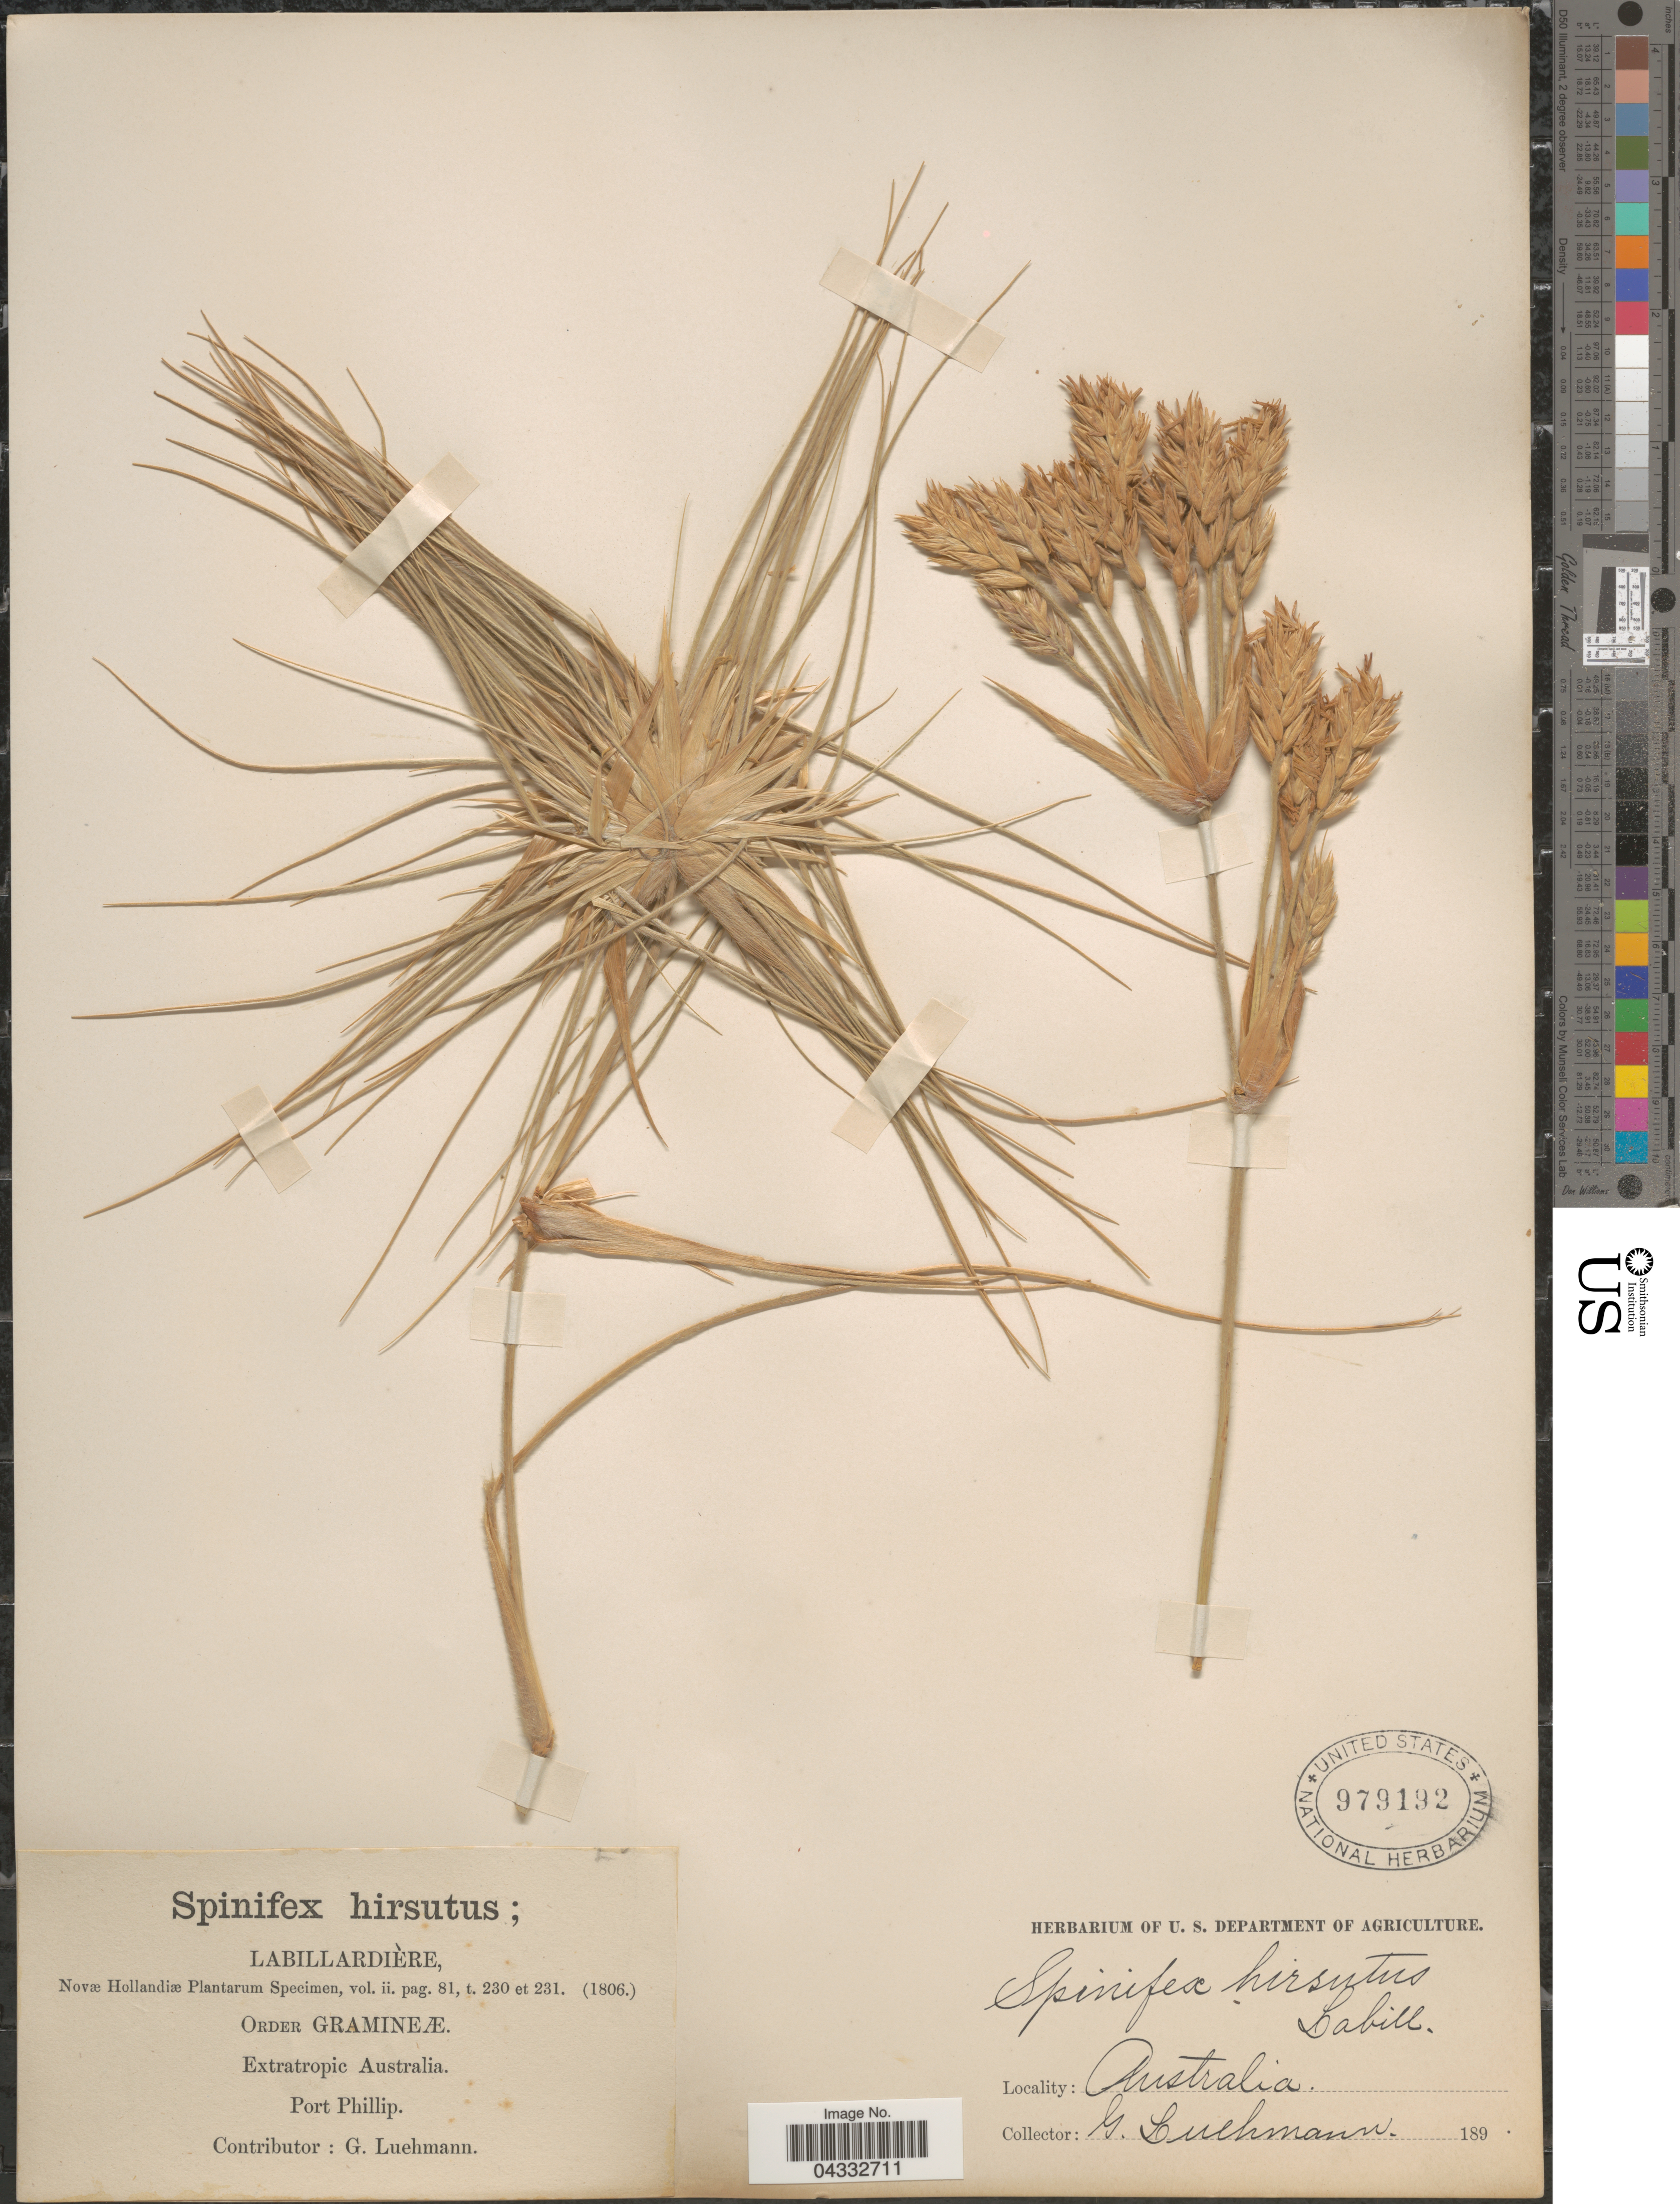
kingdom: Plantae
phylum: Tracheophyta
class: Liliopsida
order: Poales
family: Poaceae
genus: Spinifex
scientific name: Spinifex hirsutus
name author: Labill.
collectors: G. Luehmann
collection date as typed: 189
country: Australia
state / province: Victoria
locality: Extratropic Australia. Port Phillip.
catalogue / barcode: US 979192